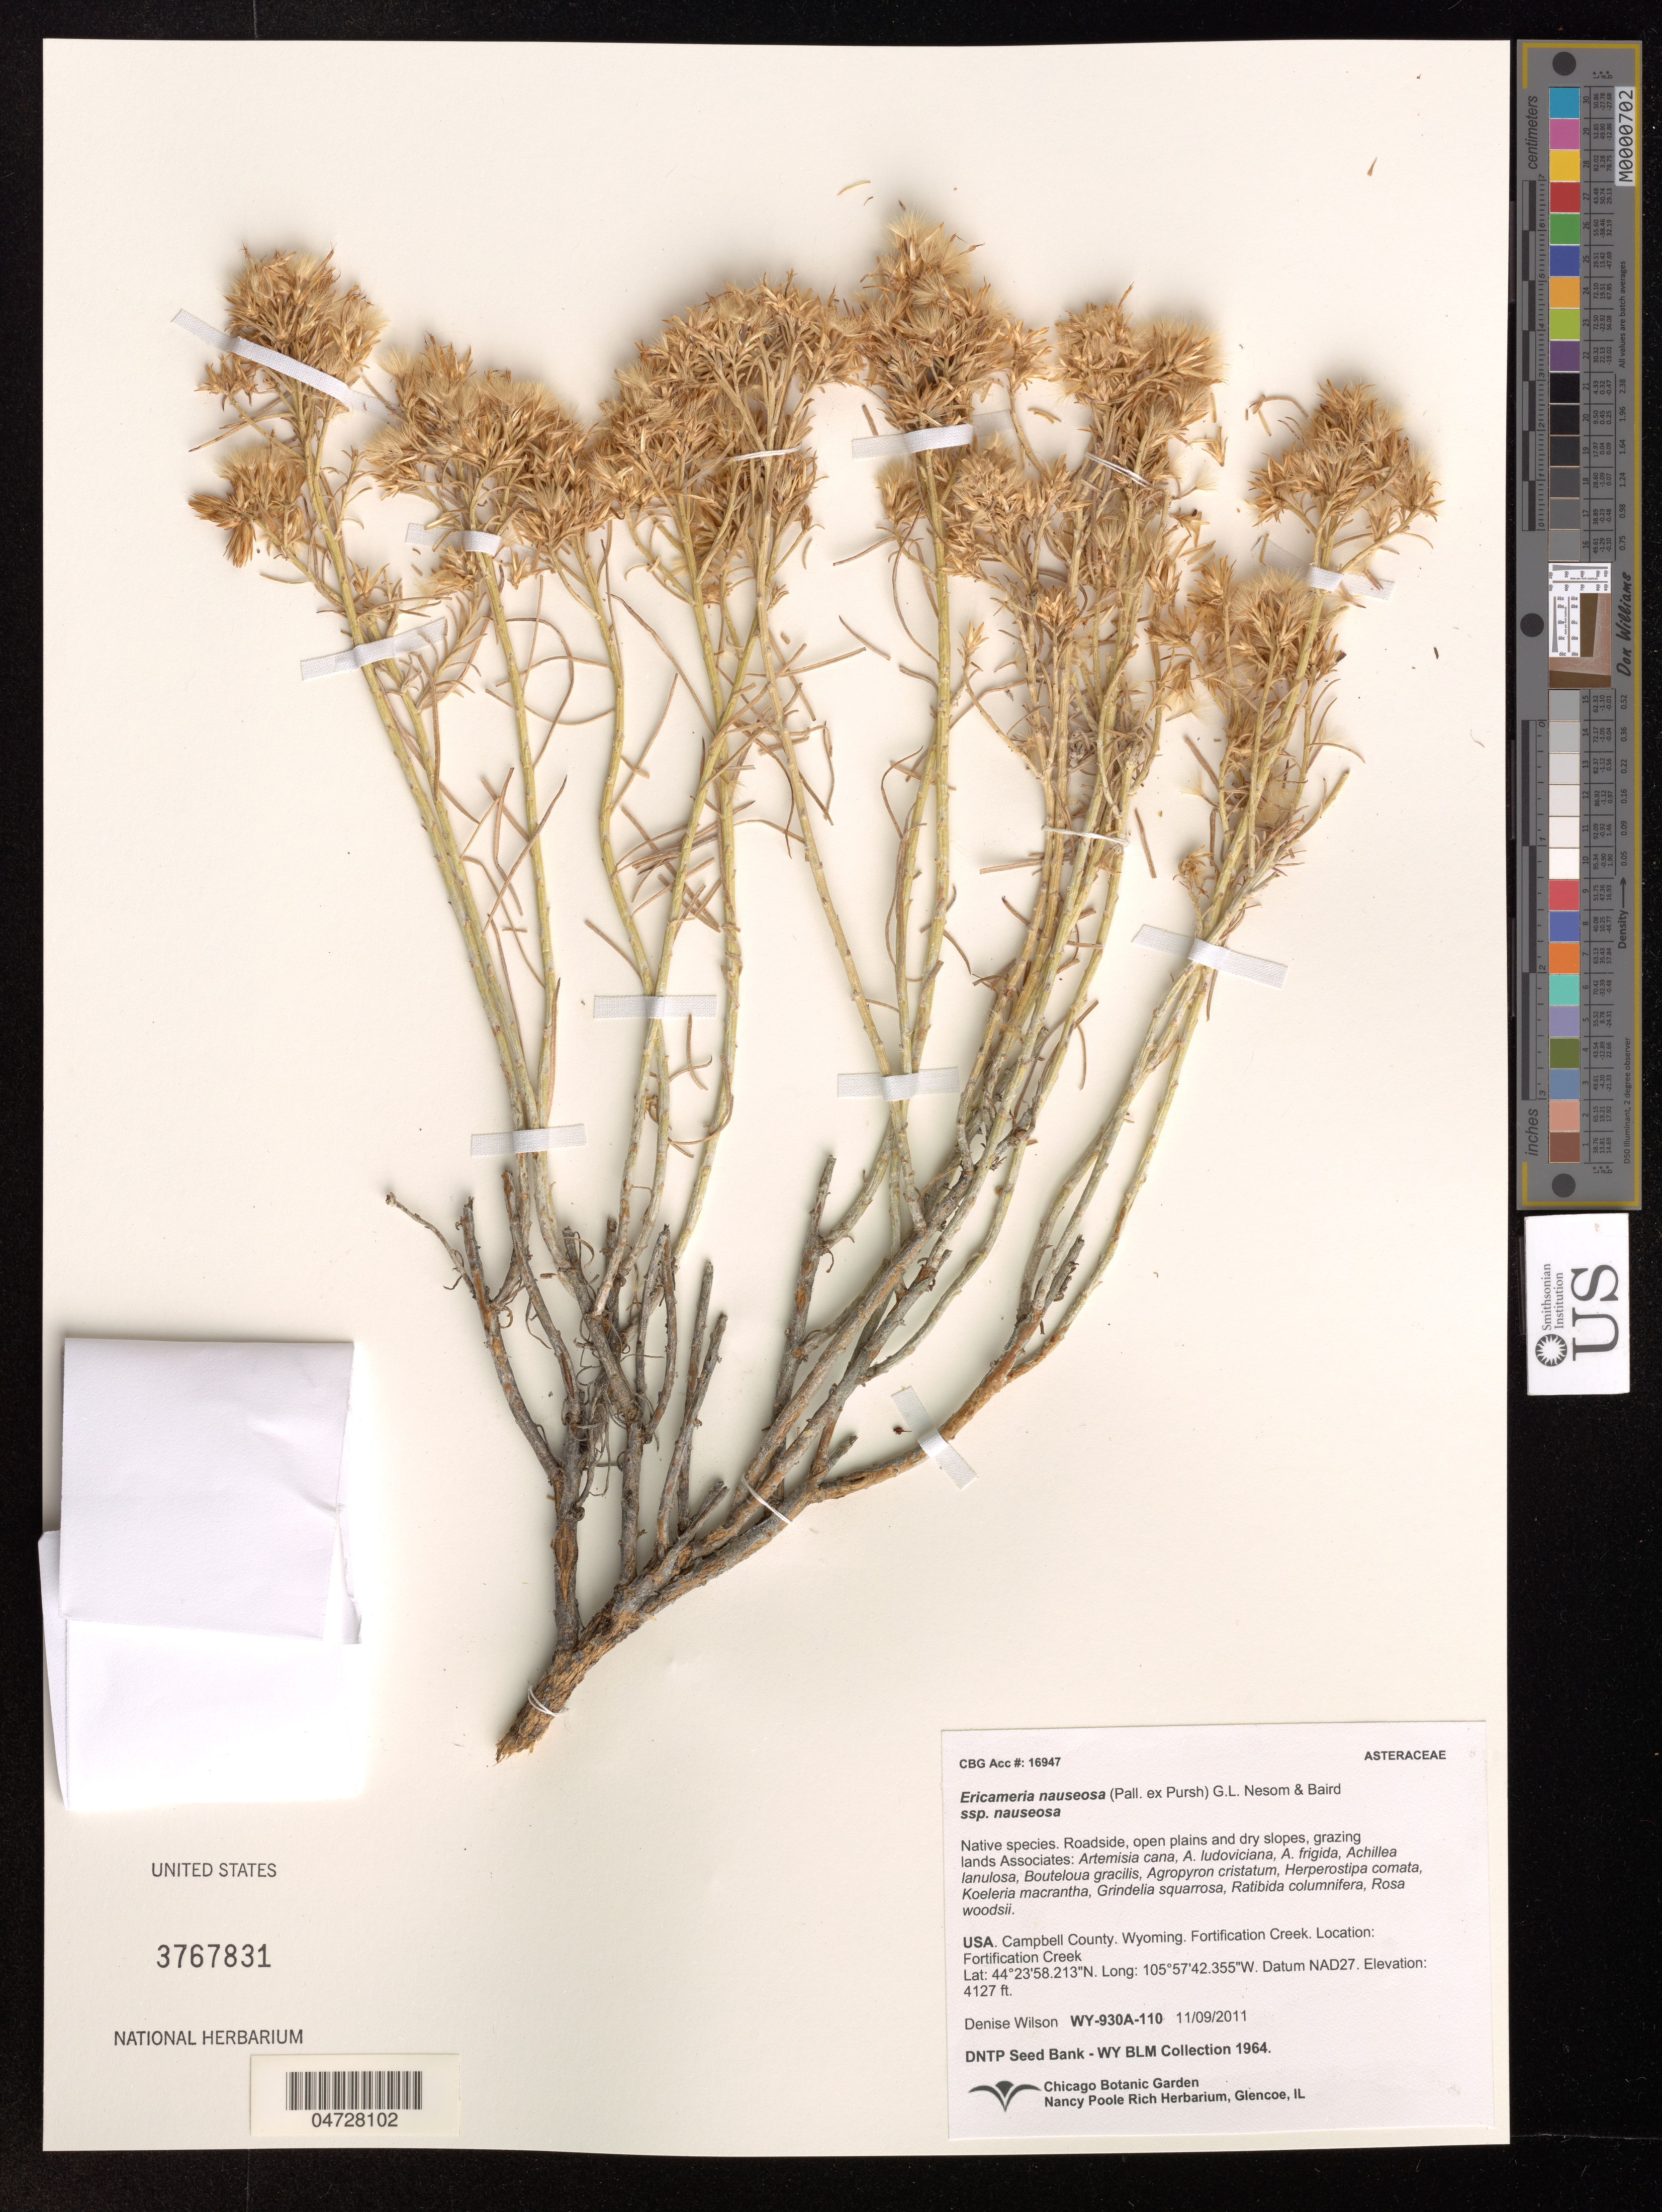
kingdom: Plantae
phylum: Tracheophyta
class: Magnoliopsida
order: Asterales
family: Asteraceae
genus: Ericameria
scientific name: Ericameria nauseosa var. bigelovii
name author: (A. Gray) G.L. Nesom & G.I. Baird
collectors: D. Wilson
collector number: WY-930A-110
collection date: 2011-11-09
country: United States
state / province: Wyoming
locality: Campbell County. Fortification Creek.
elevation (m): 1258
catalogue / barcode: US 3767831